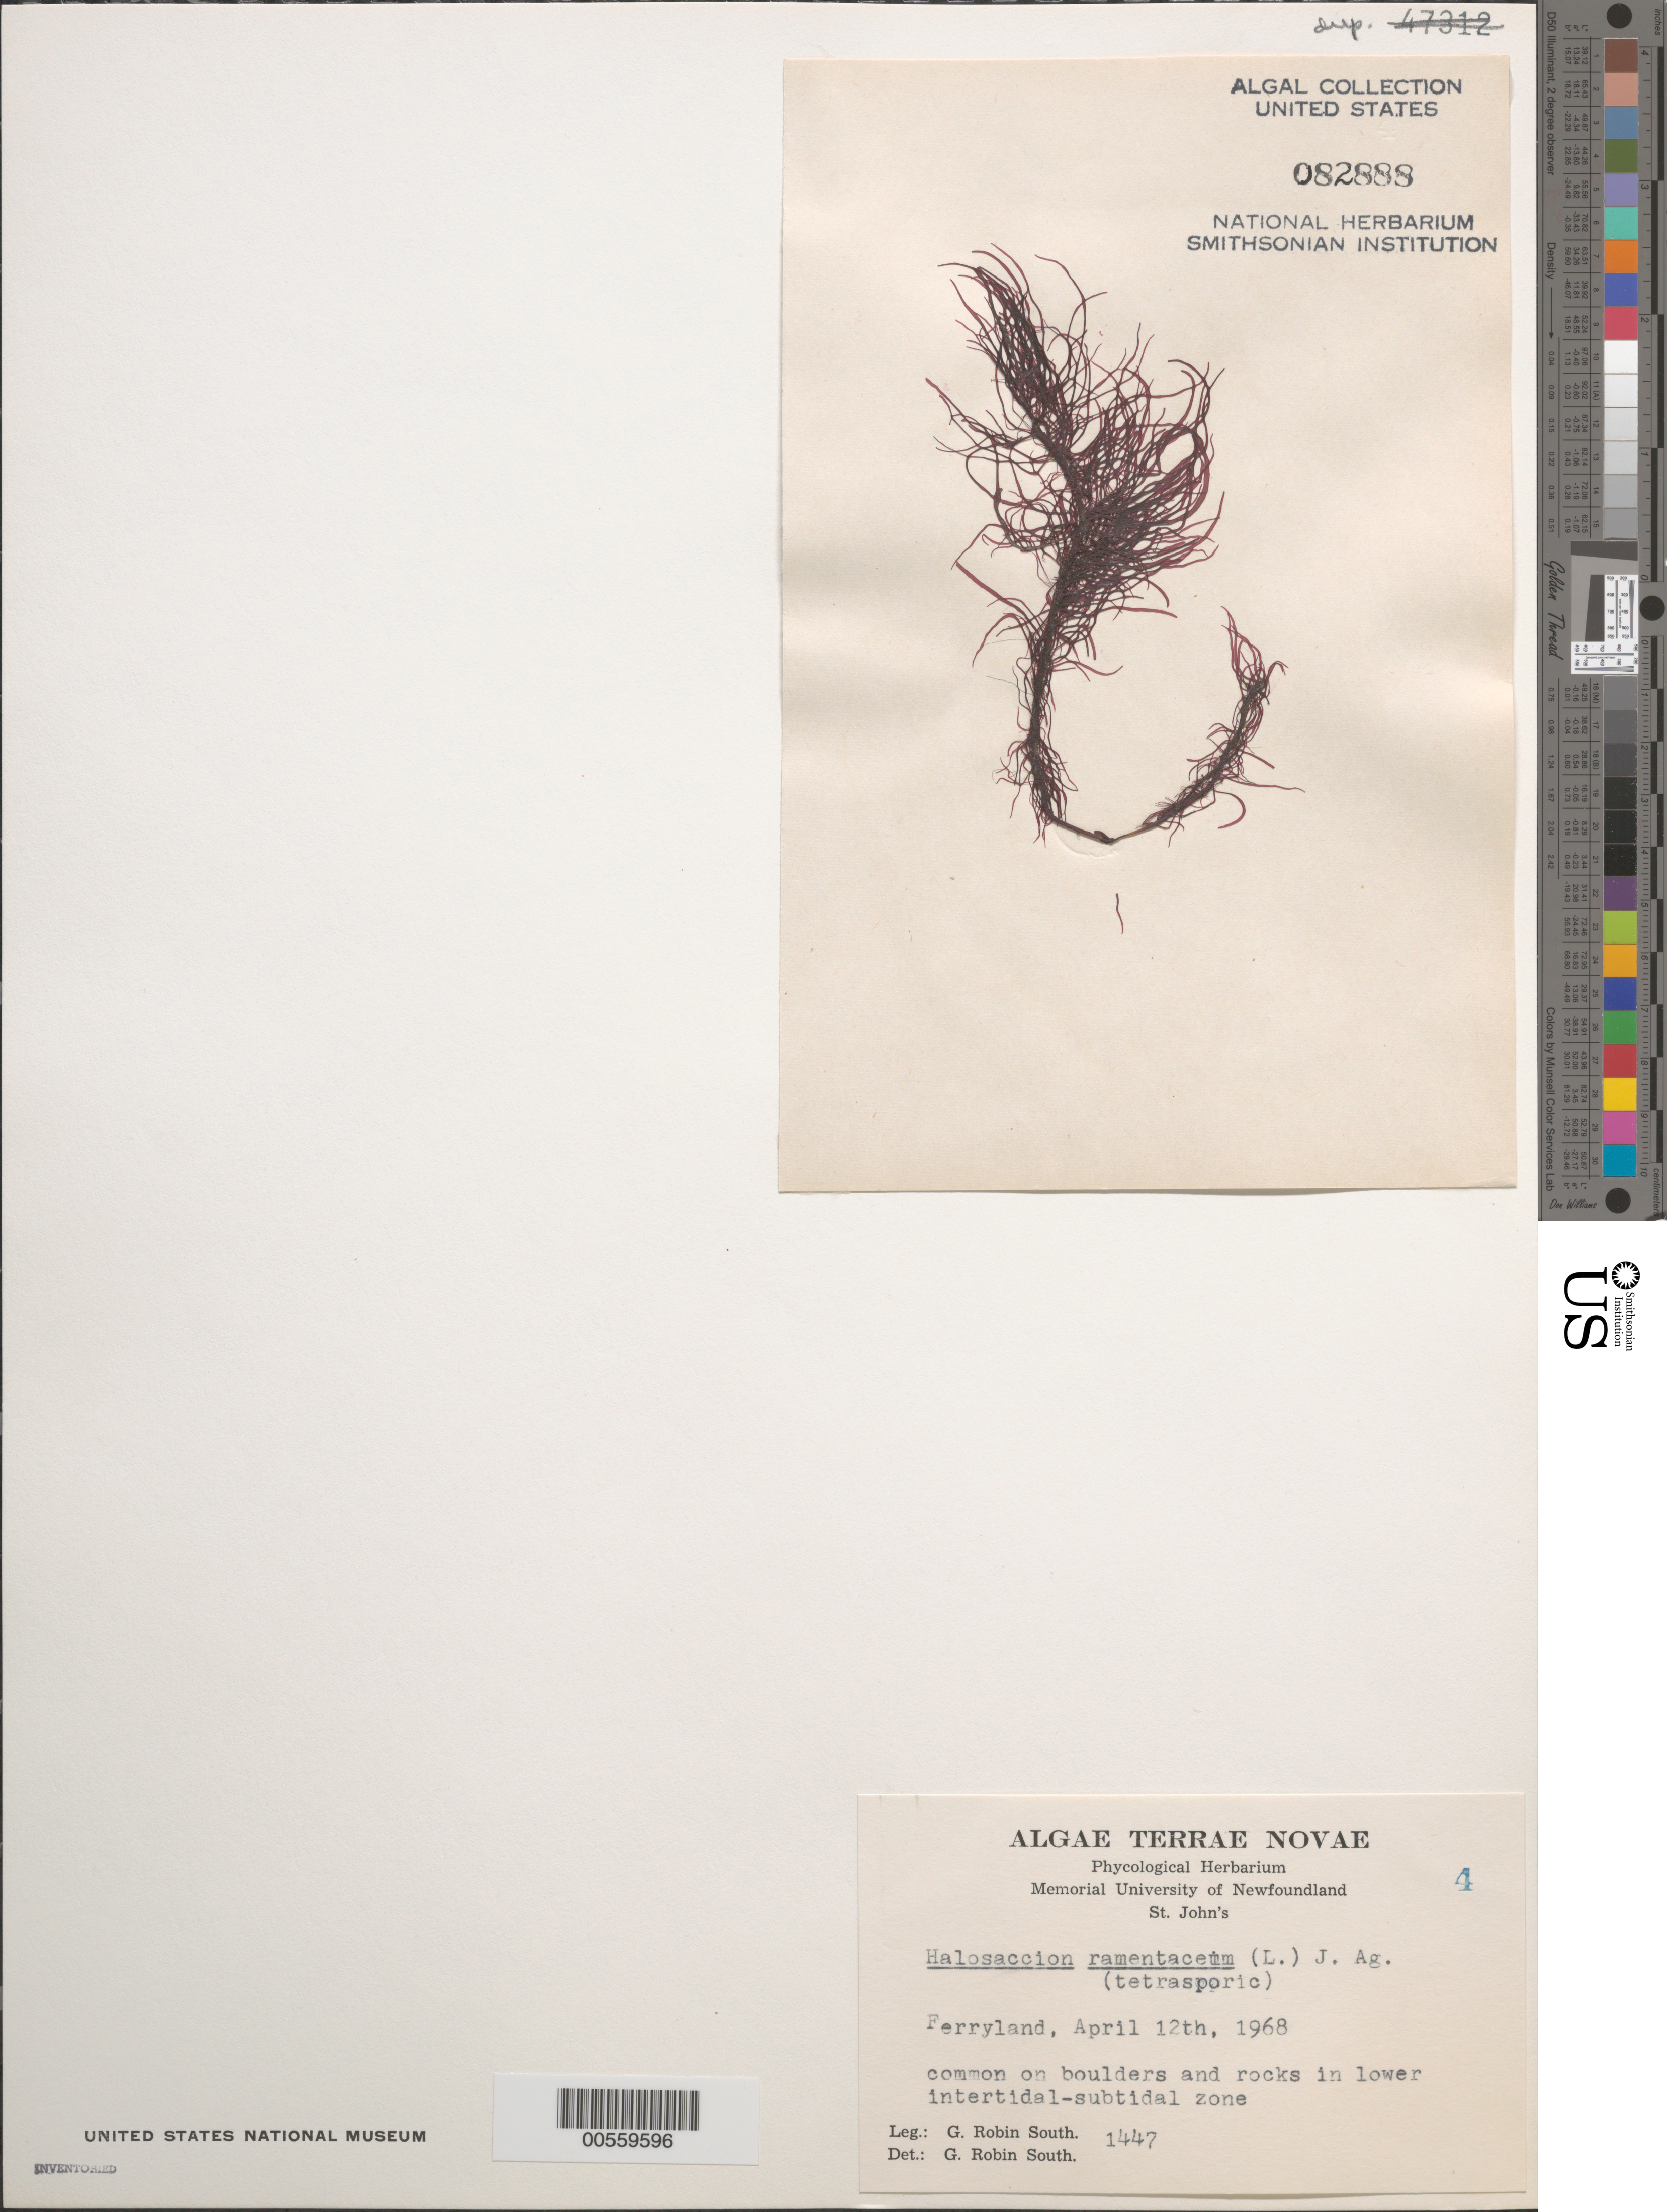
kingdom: Plantae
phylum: Rhodophyta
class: Florideophyceae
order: Palmariales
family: Palmariaceae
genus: Devaleraea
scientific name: Devaleraea ramentacea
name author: (L.) Guiry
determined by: Algae name updating Project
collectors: G. R. South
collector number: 1447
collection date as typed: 12 Apr 1968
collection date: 1968-04-12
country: Canada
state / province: Newfoundland and Labrador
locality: Ferryland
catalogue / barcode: US 82888